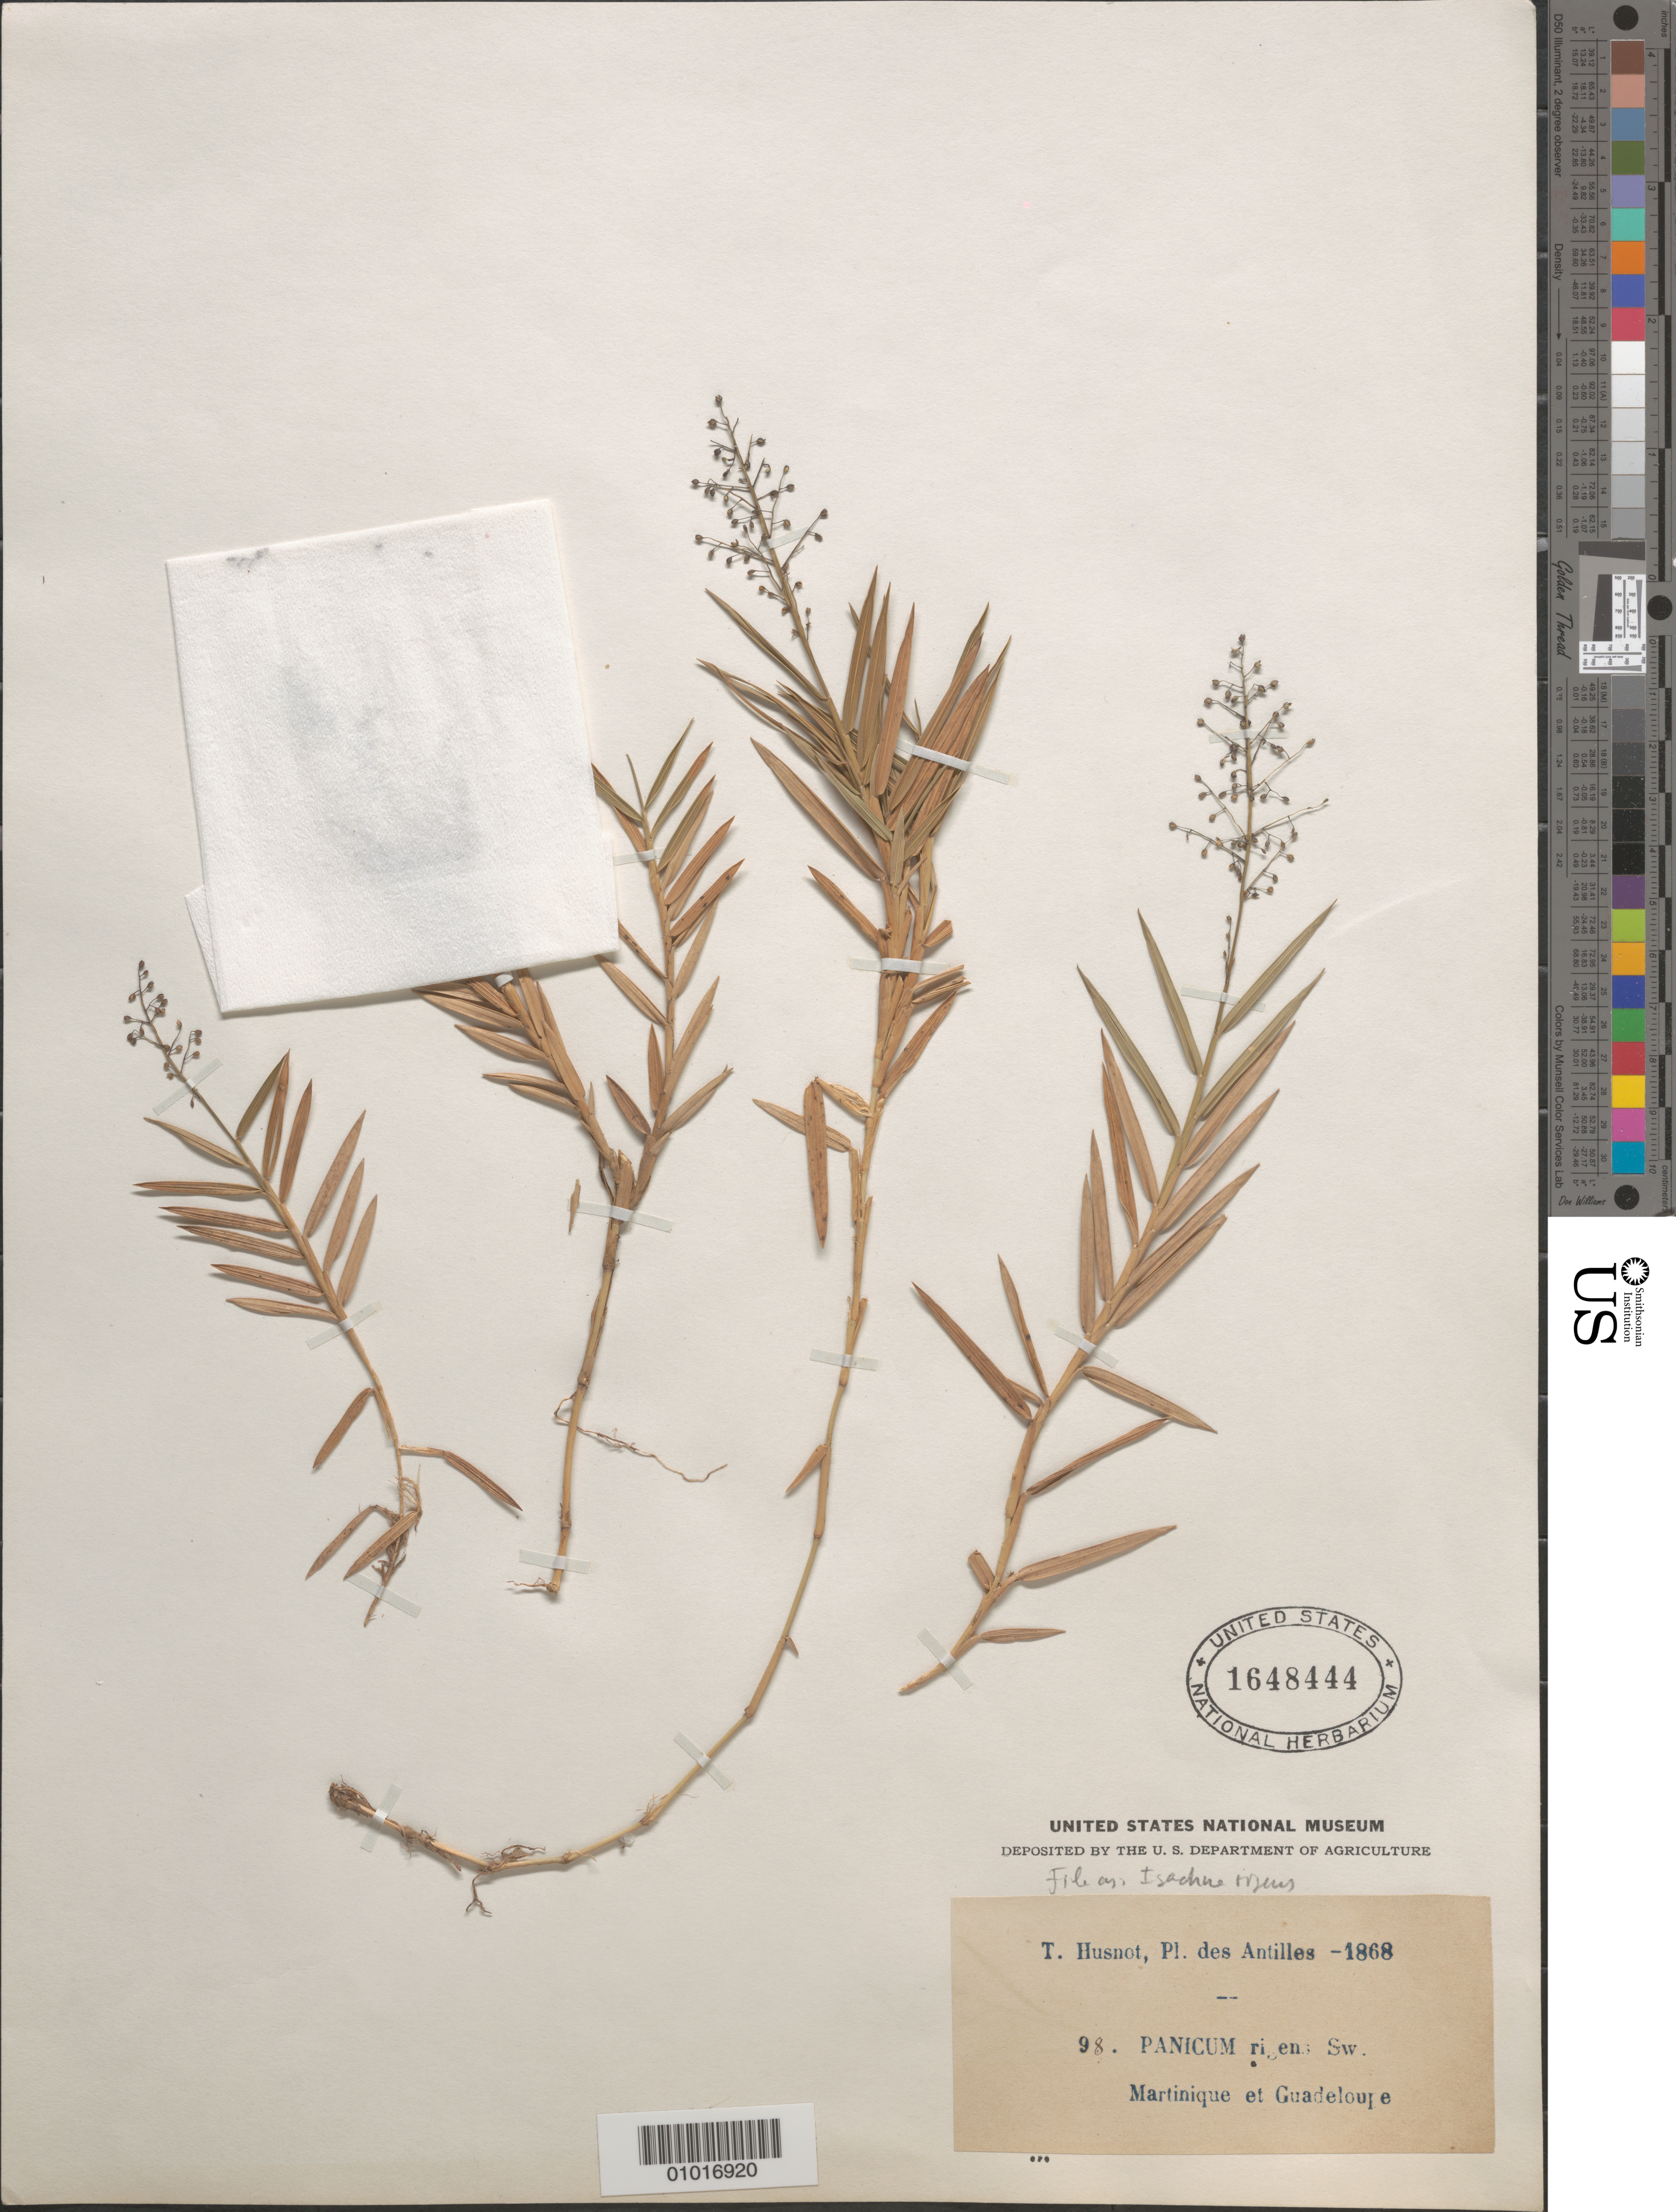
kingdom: Plantae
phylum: Tracheophyta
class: Liliopsida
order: Poales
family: Poaceae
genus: Isachne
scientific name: Isachne rigens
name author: (Sw.) Trin.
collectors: P. T. Husnot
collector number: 98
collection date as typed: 01 Jan 1868 to 31 Dec 1868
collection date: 1868-01-01/1868-12-31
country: Guadeloupe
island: Basse Terre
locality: Pl. des Antilles, Martinique et Guadeloupe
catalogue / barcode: US 1648444